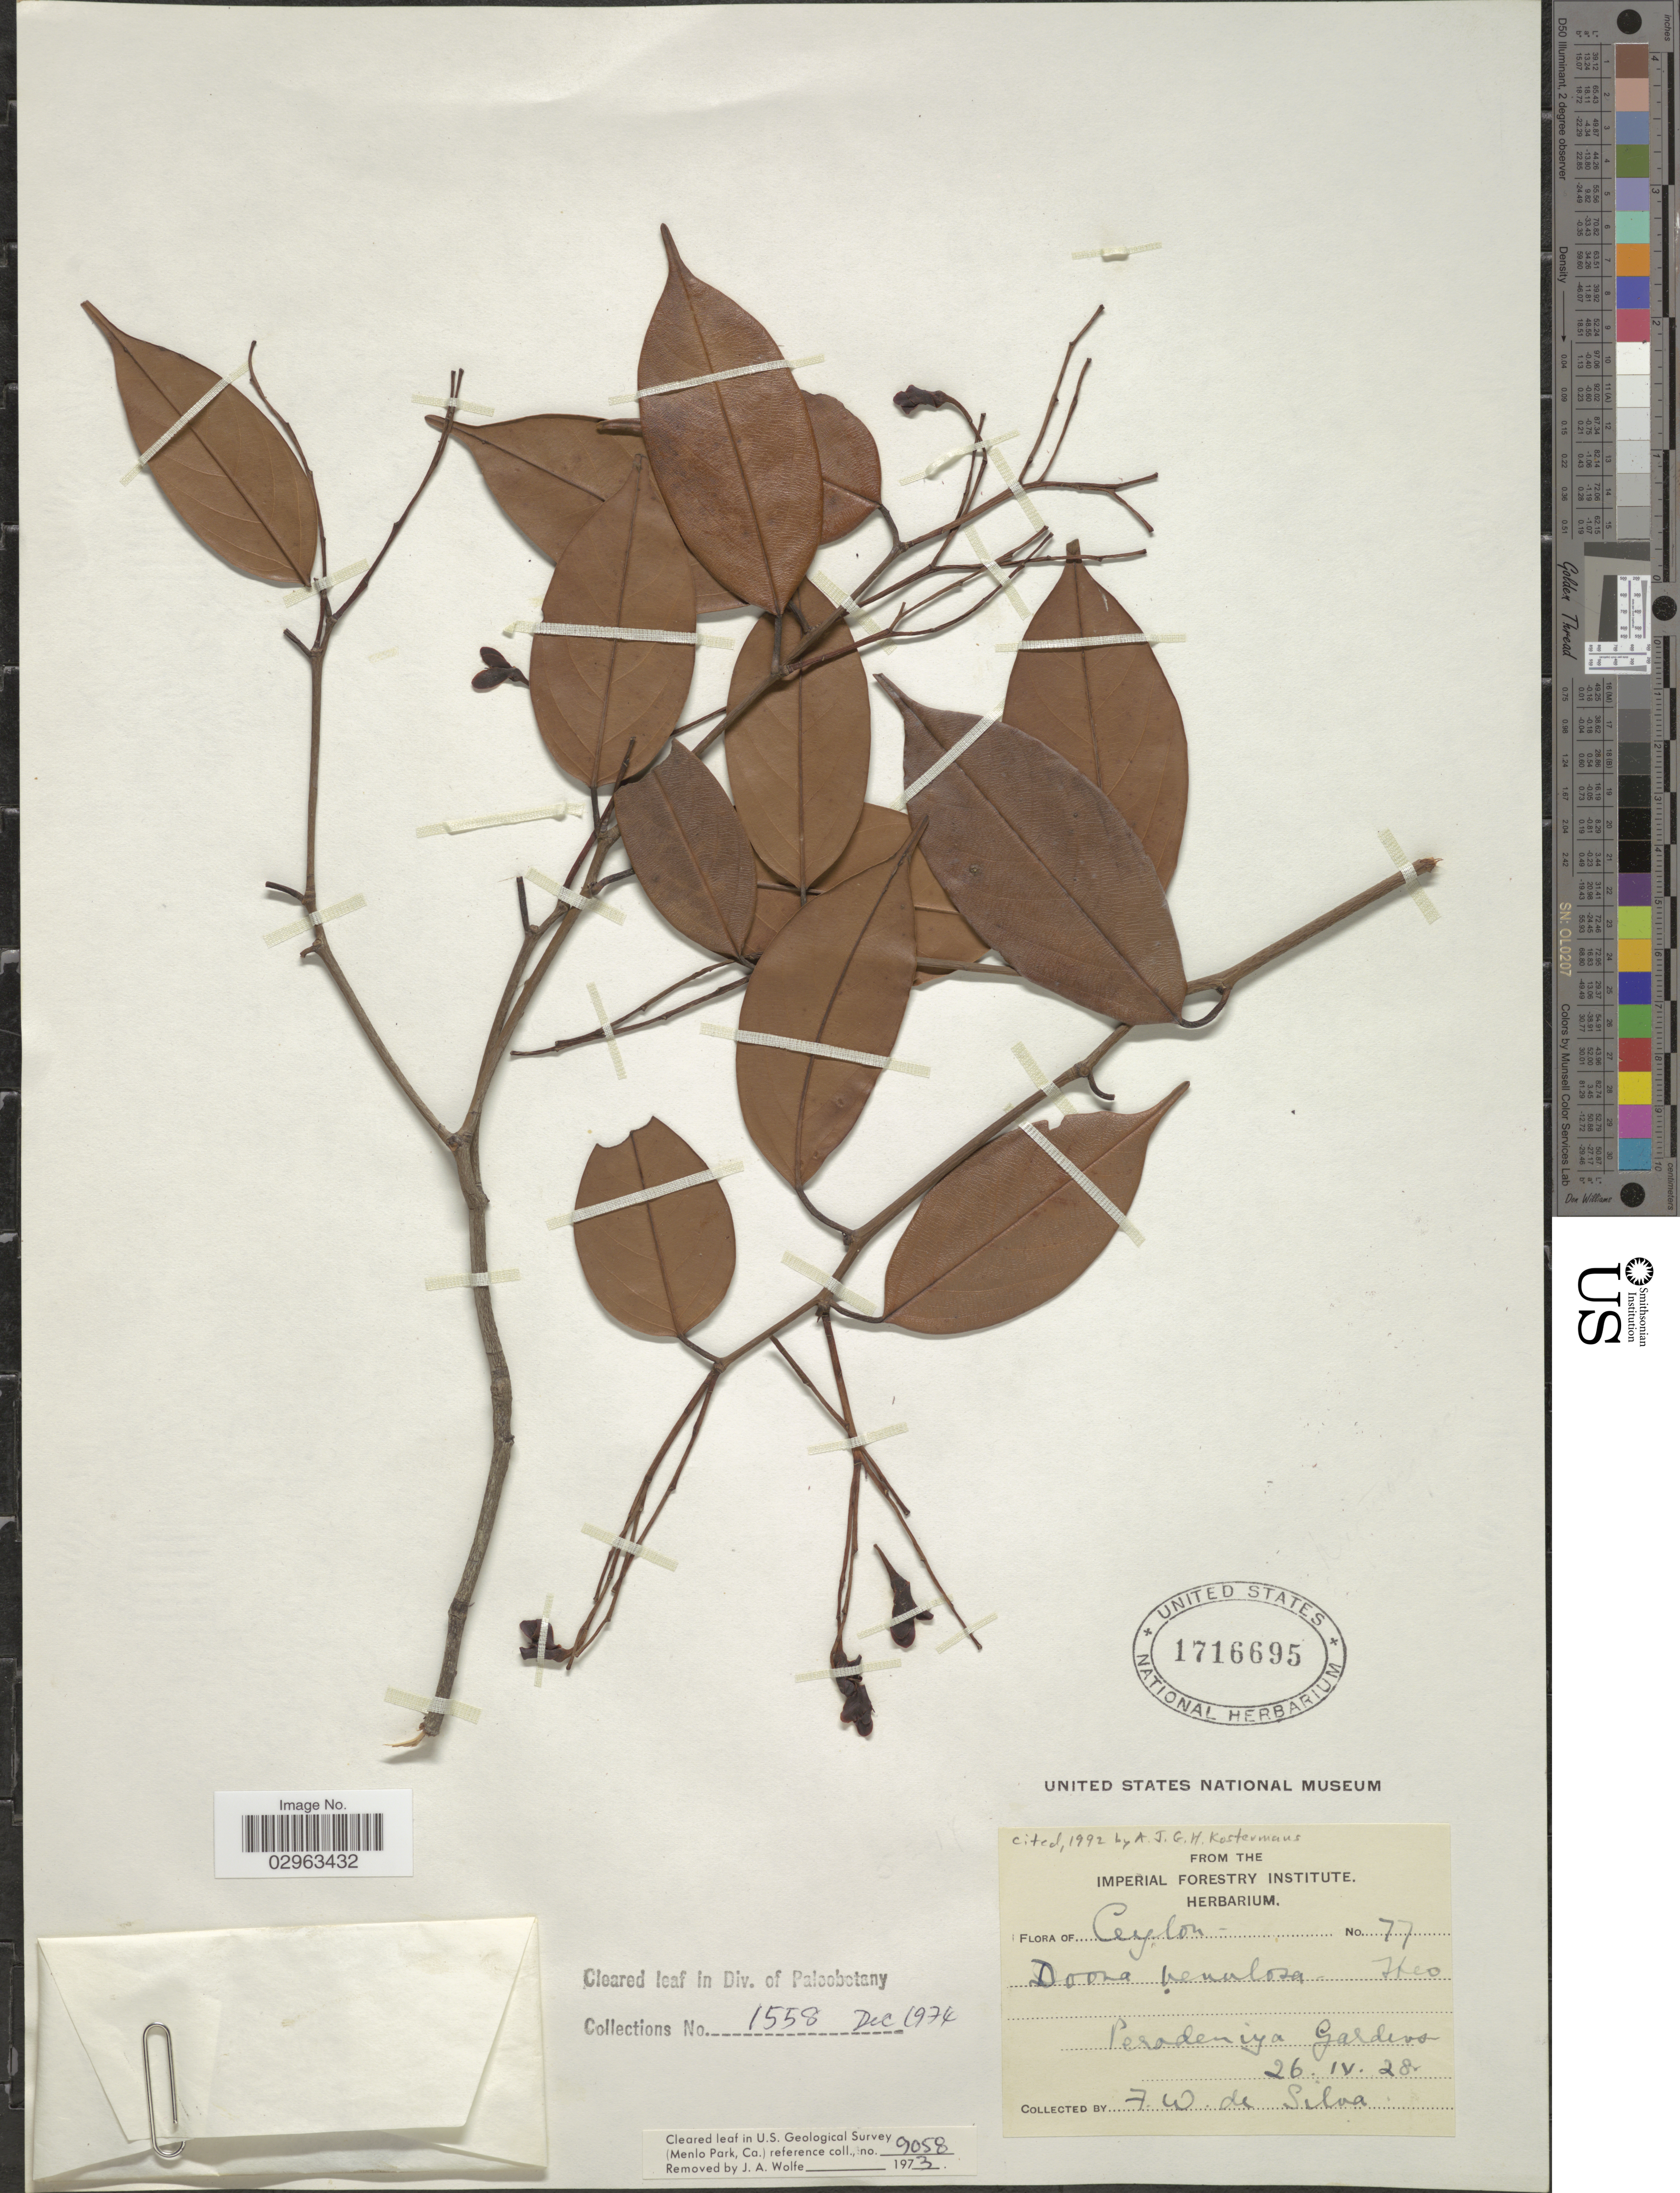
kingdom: Plantae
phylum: Tracheophyta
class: Magnoliopsida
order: Malvales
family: Dipterocarpaceae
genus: Doona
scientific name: Doona venulosa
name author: Thwaites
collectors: F. da Silva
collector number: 77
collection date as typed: Transcribed d/m/y: 26/4/28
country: Sri Lanka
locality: Ceylon. Peradeniya Gardens.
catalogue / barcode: US 1716695